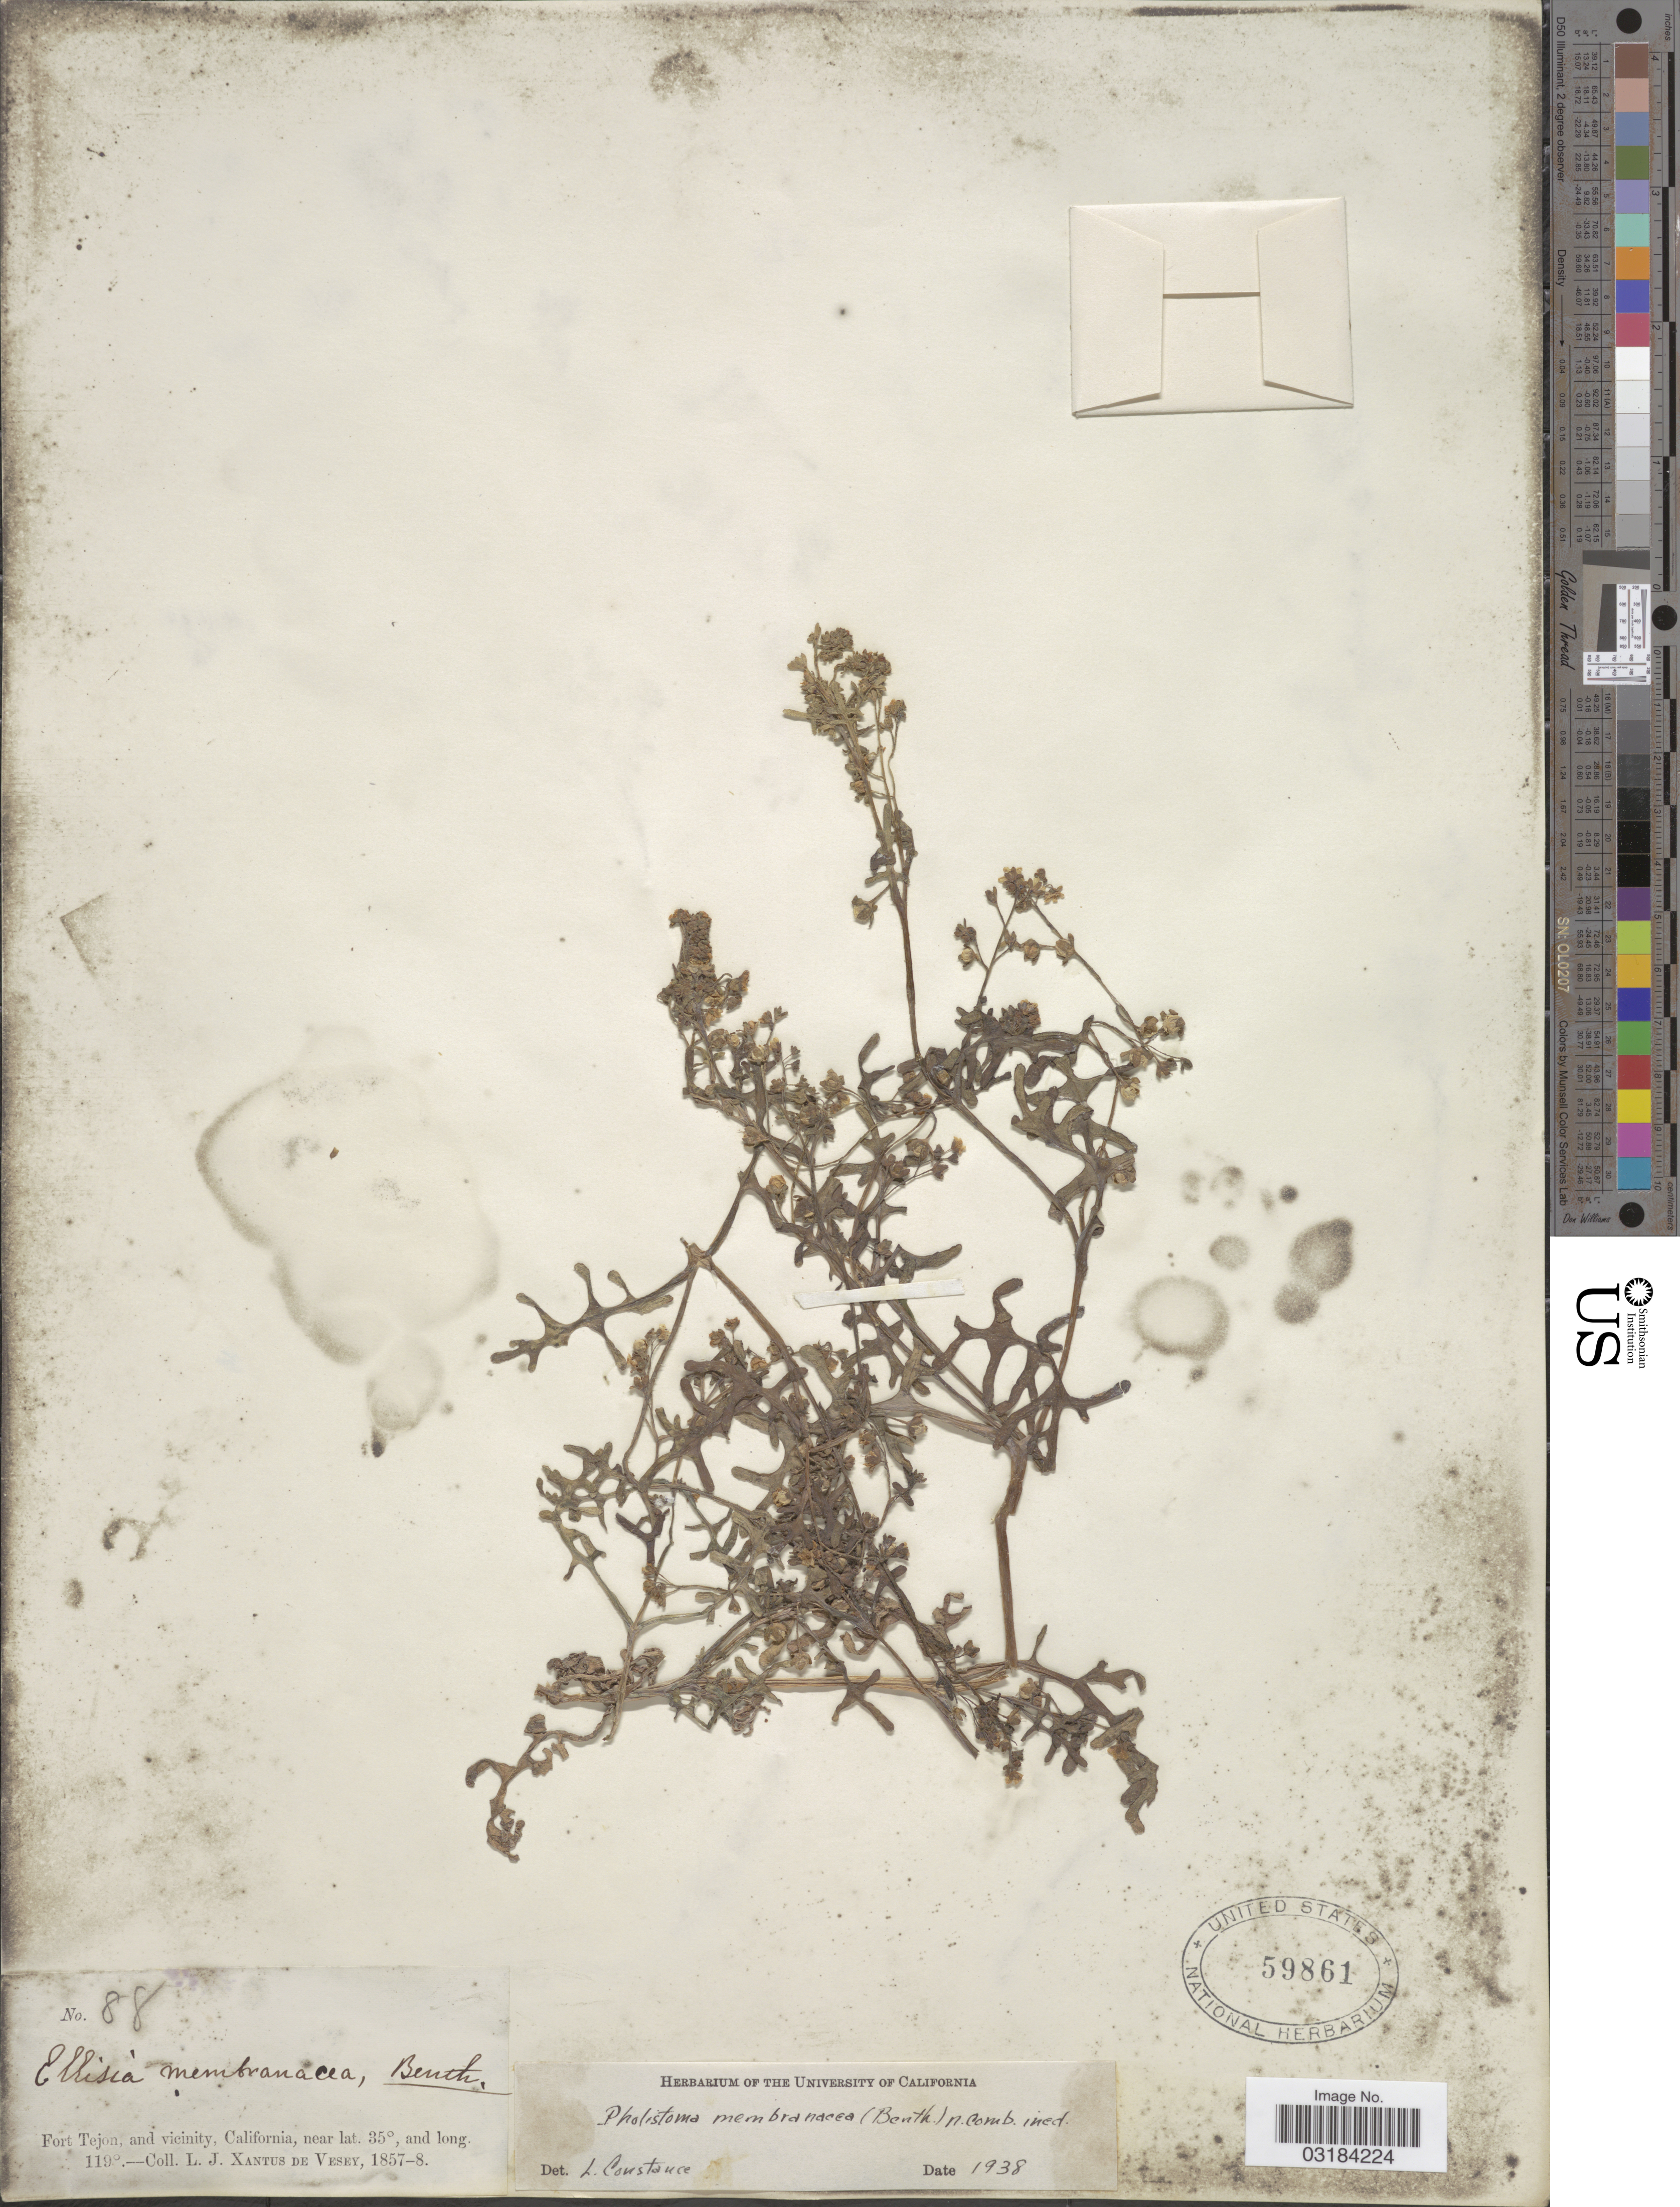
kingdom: Plantae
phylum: Tracheophyta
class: Magnoliopsida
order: Boraginales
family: Hydrophyllaceae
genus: Pholistoma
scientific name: Pholistoma membranaceum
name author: (Benth.) Constance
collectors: L. Xantus de Vesey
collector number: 88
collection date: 1857/1858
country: United States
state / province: California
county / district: Kern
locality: Fort Tejon, and vicinity.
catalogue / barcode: US 59861